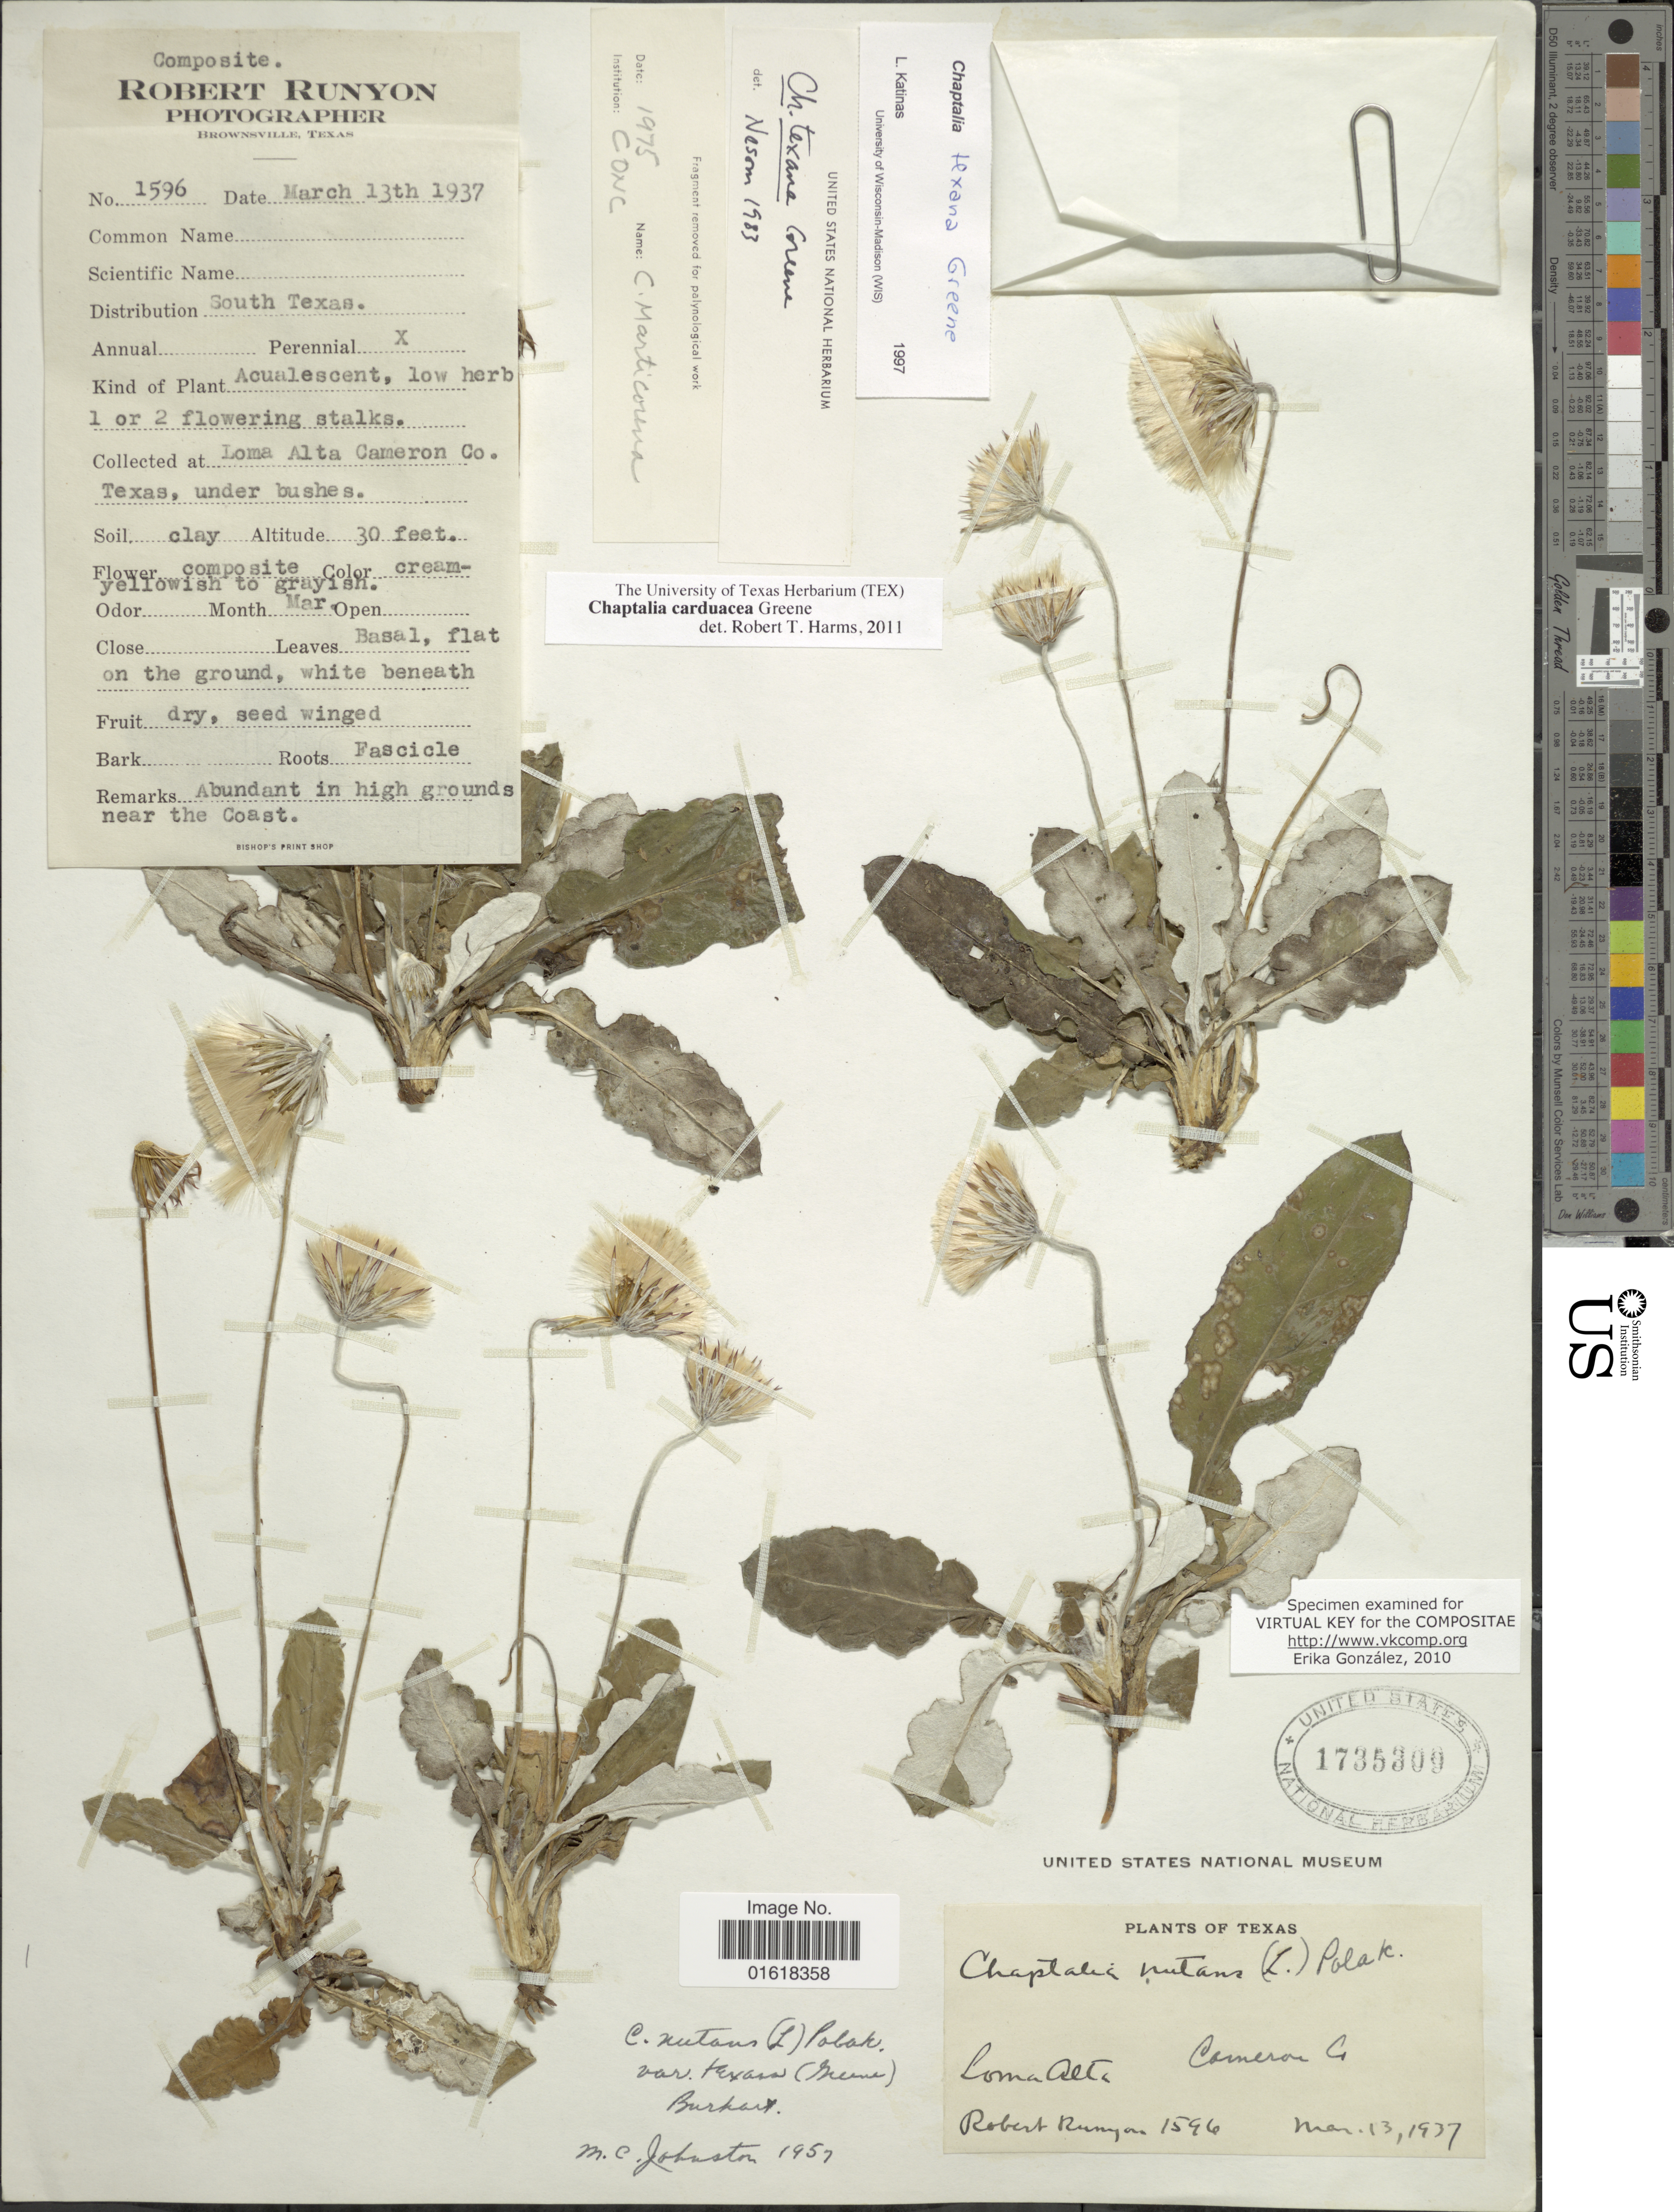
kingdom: Plantae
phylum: Tracheophyta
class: Magnoliopsida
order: Asterales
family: Asteraceae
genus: Chaptalia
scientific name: Chaptalia carduacea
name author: Greene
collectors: R. Runyon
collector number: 1596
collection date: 1937-03-13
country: United States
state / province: Texas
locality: Loma Alta Cameron Co.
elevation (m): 9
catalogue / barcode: US 1735309